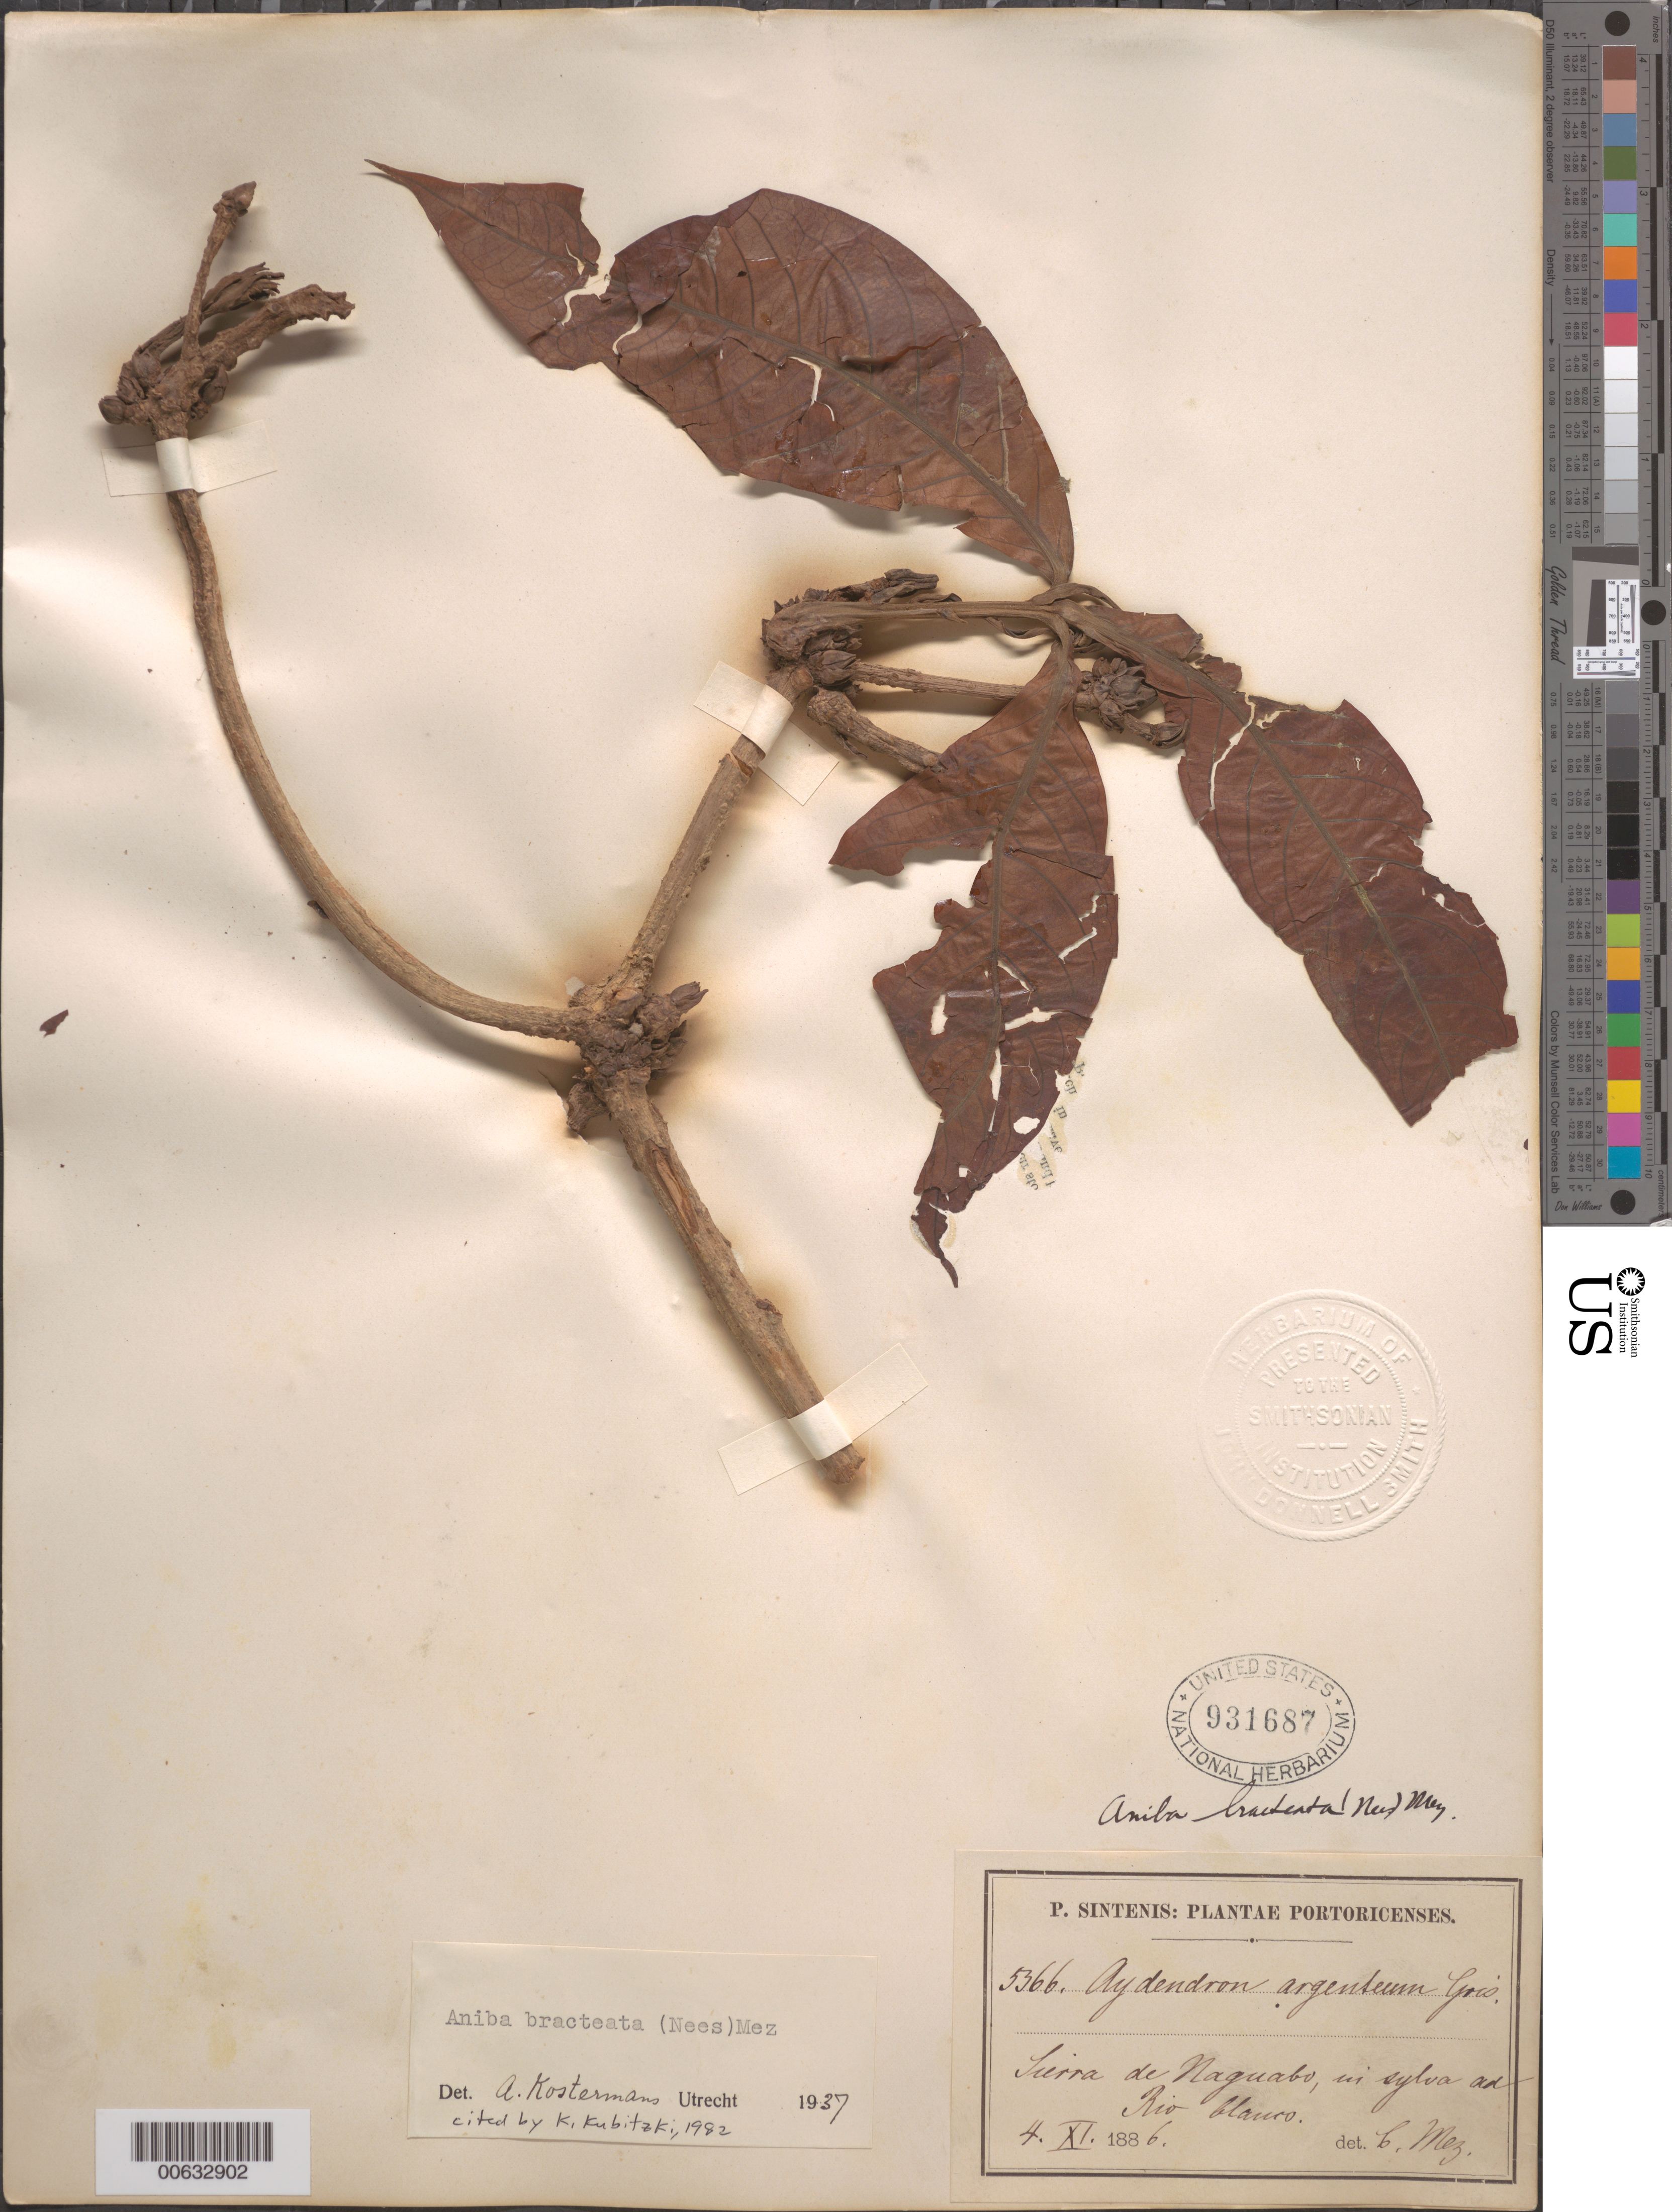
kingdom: Plantae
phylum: Tracheophyta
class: Magnoliopsida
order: Laurales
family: Lauraceae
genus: Aniba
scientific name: Aniba bracteata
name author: (Nees) Mez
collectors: P. Sintenis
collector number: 5366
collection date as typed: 04 Nov 1886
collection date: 1886-11-04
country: Puerto Rico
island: Greater Antilles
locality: Sierra de Naguabo, in sylva ad Rio Blanco.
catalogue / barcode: US 931687